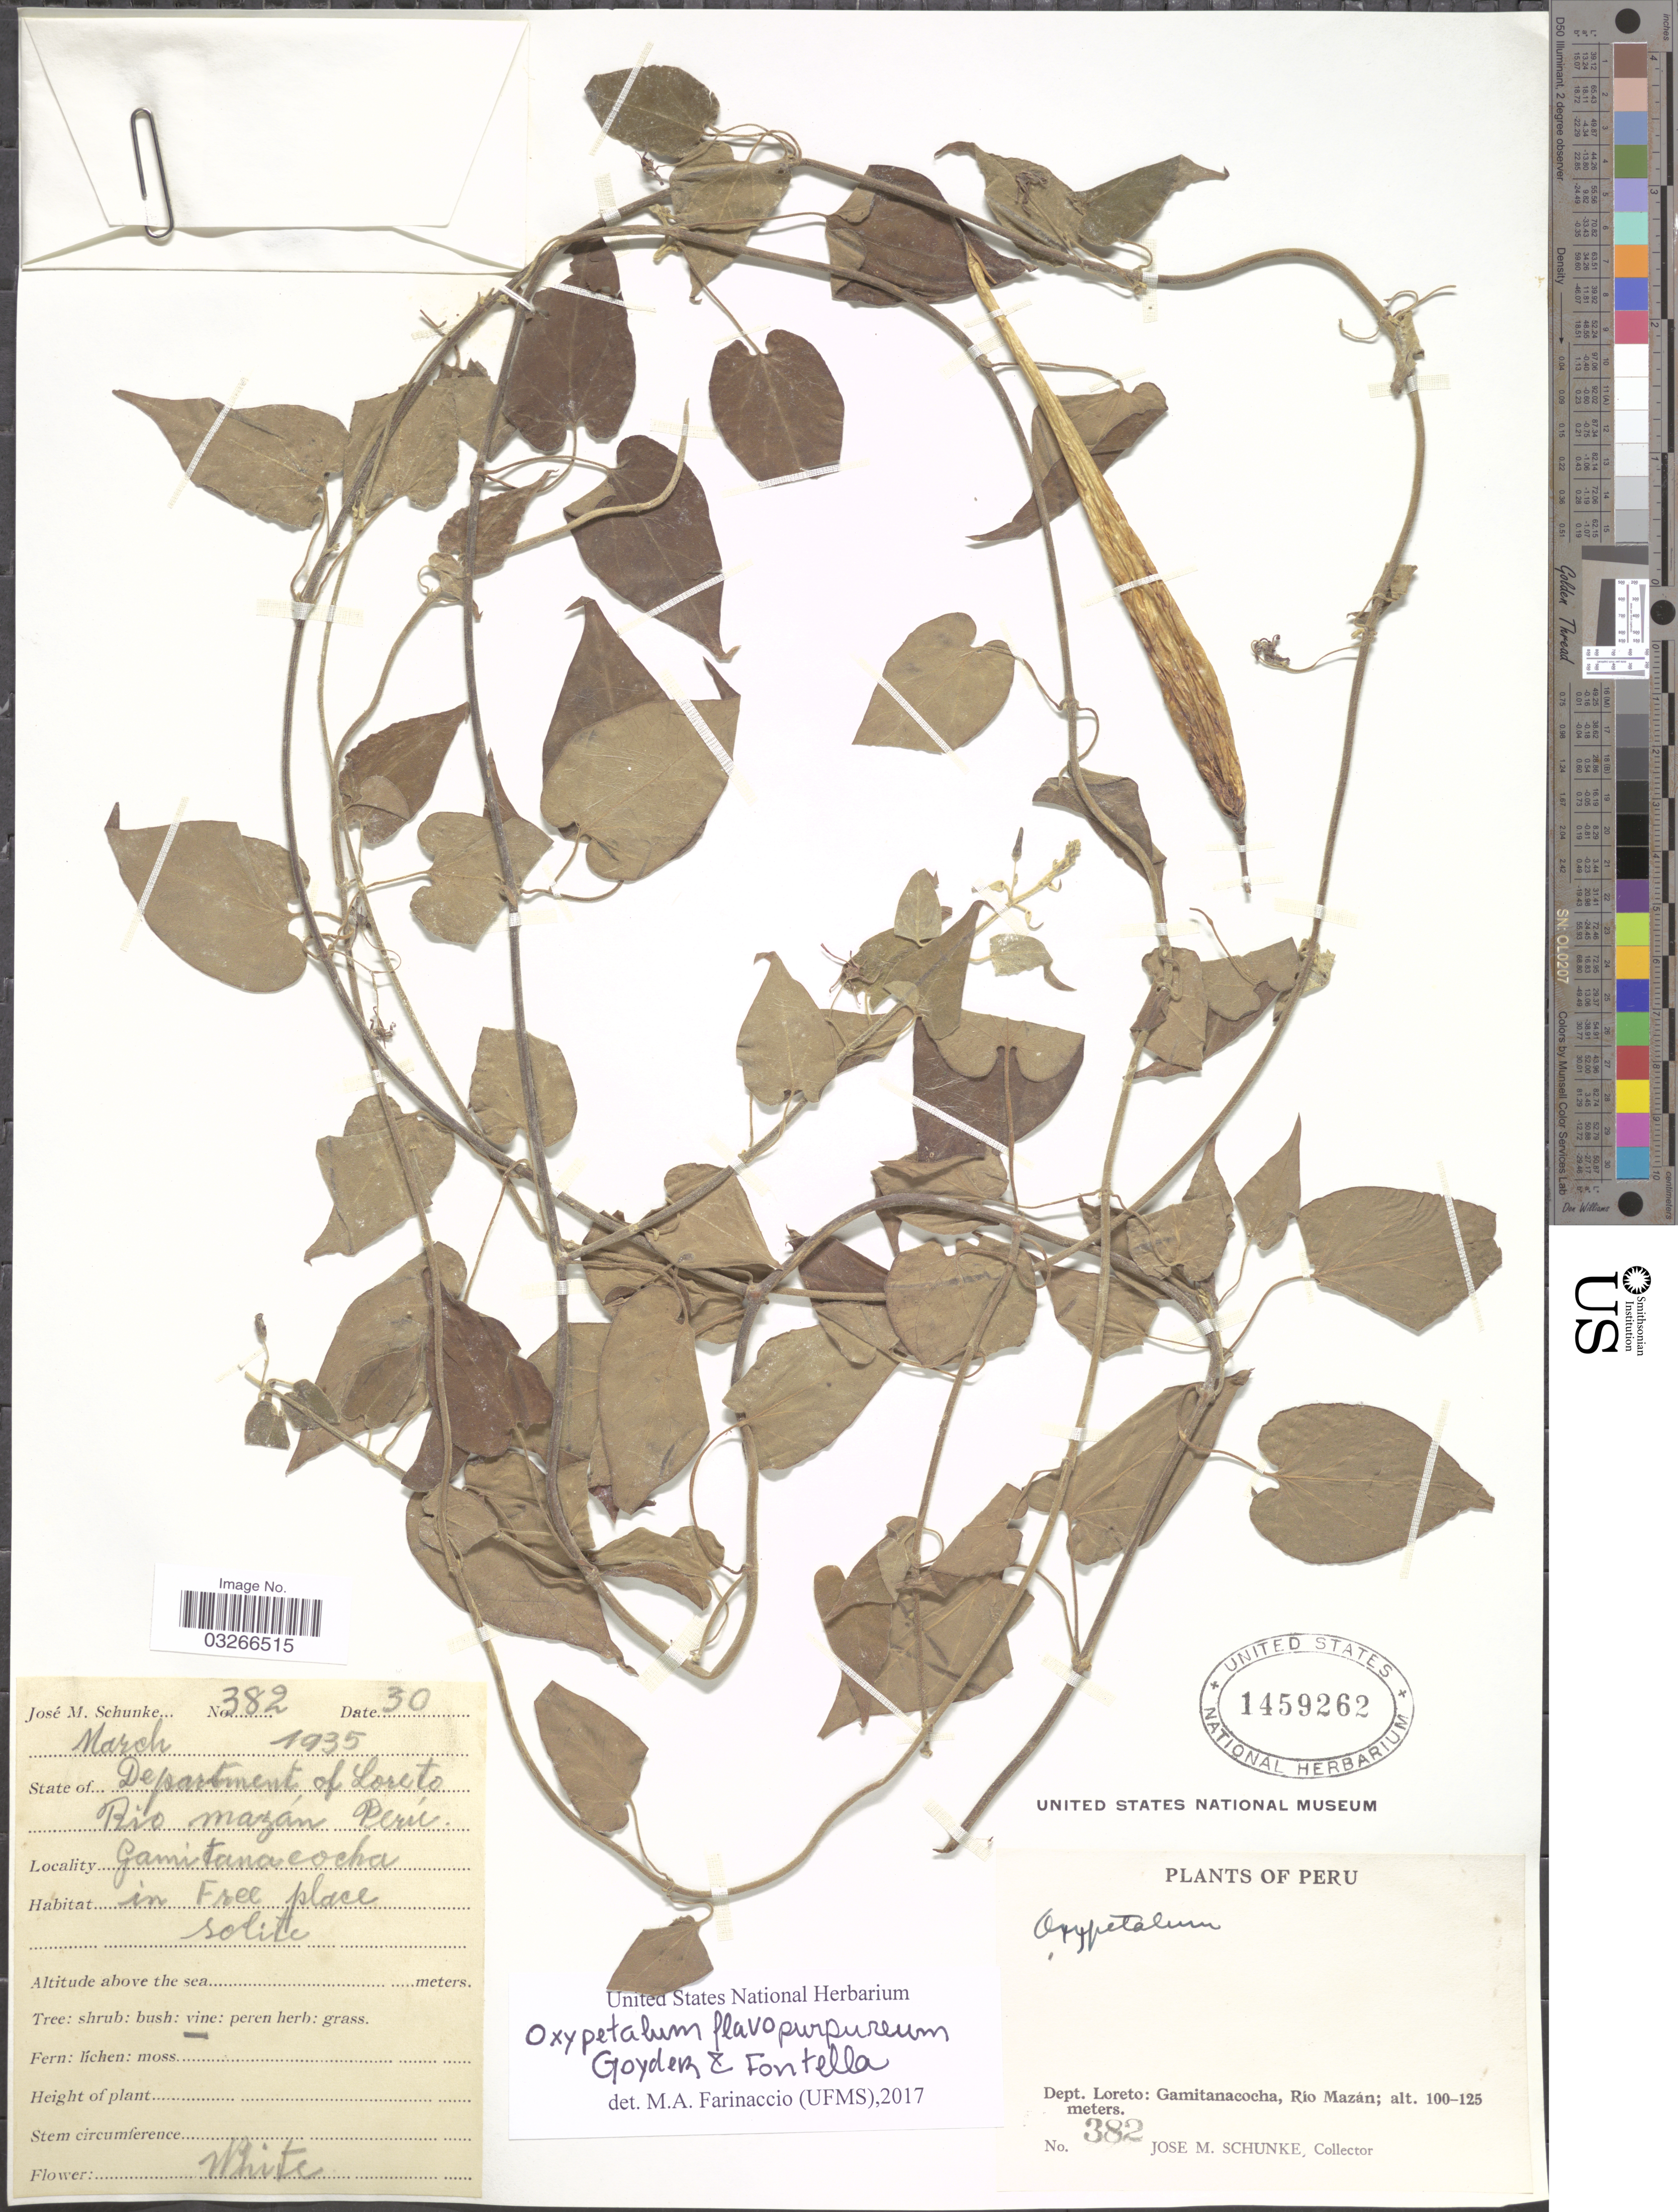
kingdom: Plantae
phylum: Tracheophyta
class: Magnoliopsida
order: Gentianales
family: Apocynaceae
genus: Oxypetalum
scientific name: Oxypetalum sp.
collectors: J. M. Schunke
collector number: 382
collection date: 1935-03-30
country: Peru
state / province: Loreto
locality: Department of Loreto. Rio Mazán. Gamitanacocha.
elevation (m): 100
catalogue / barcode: US 1459262